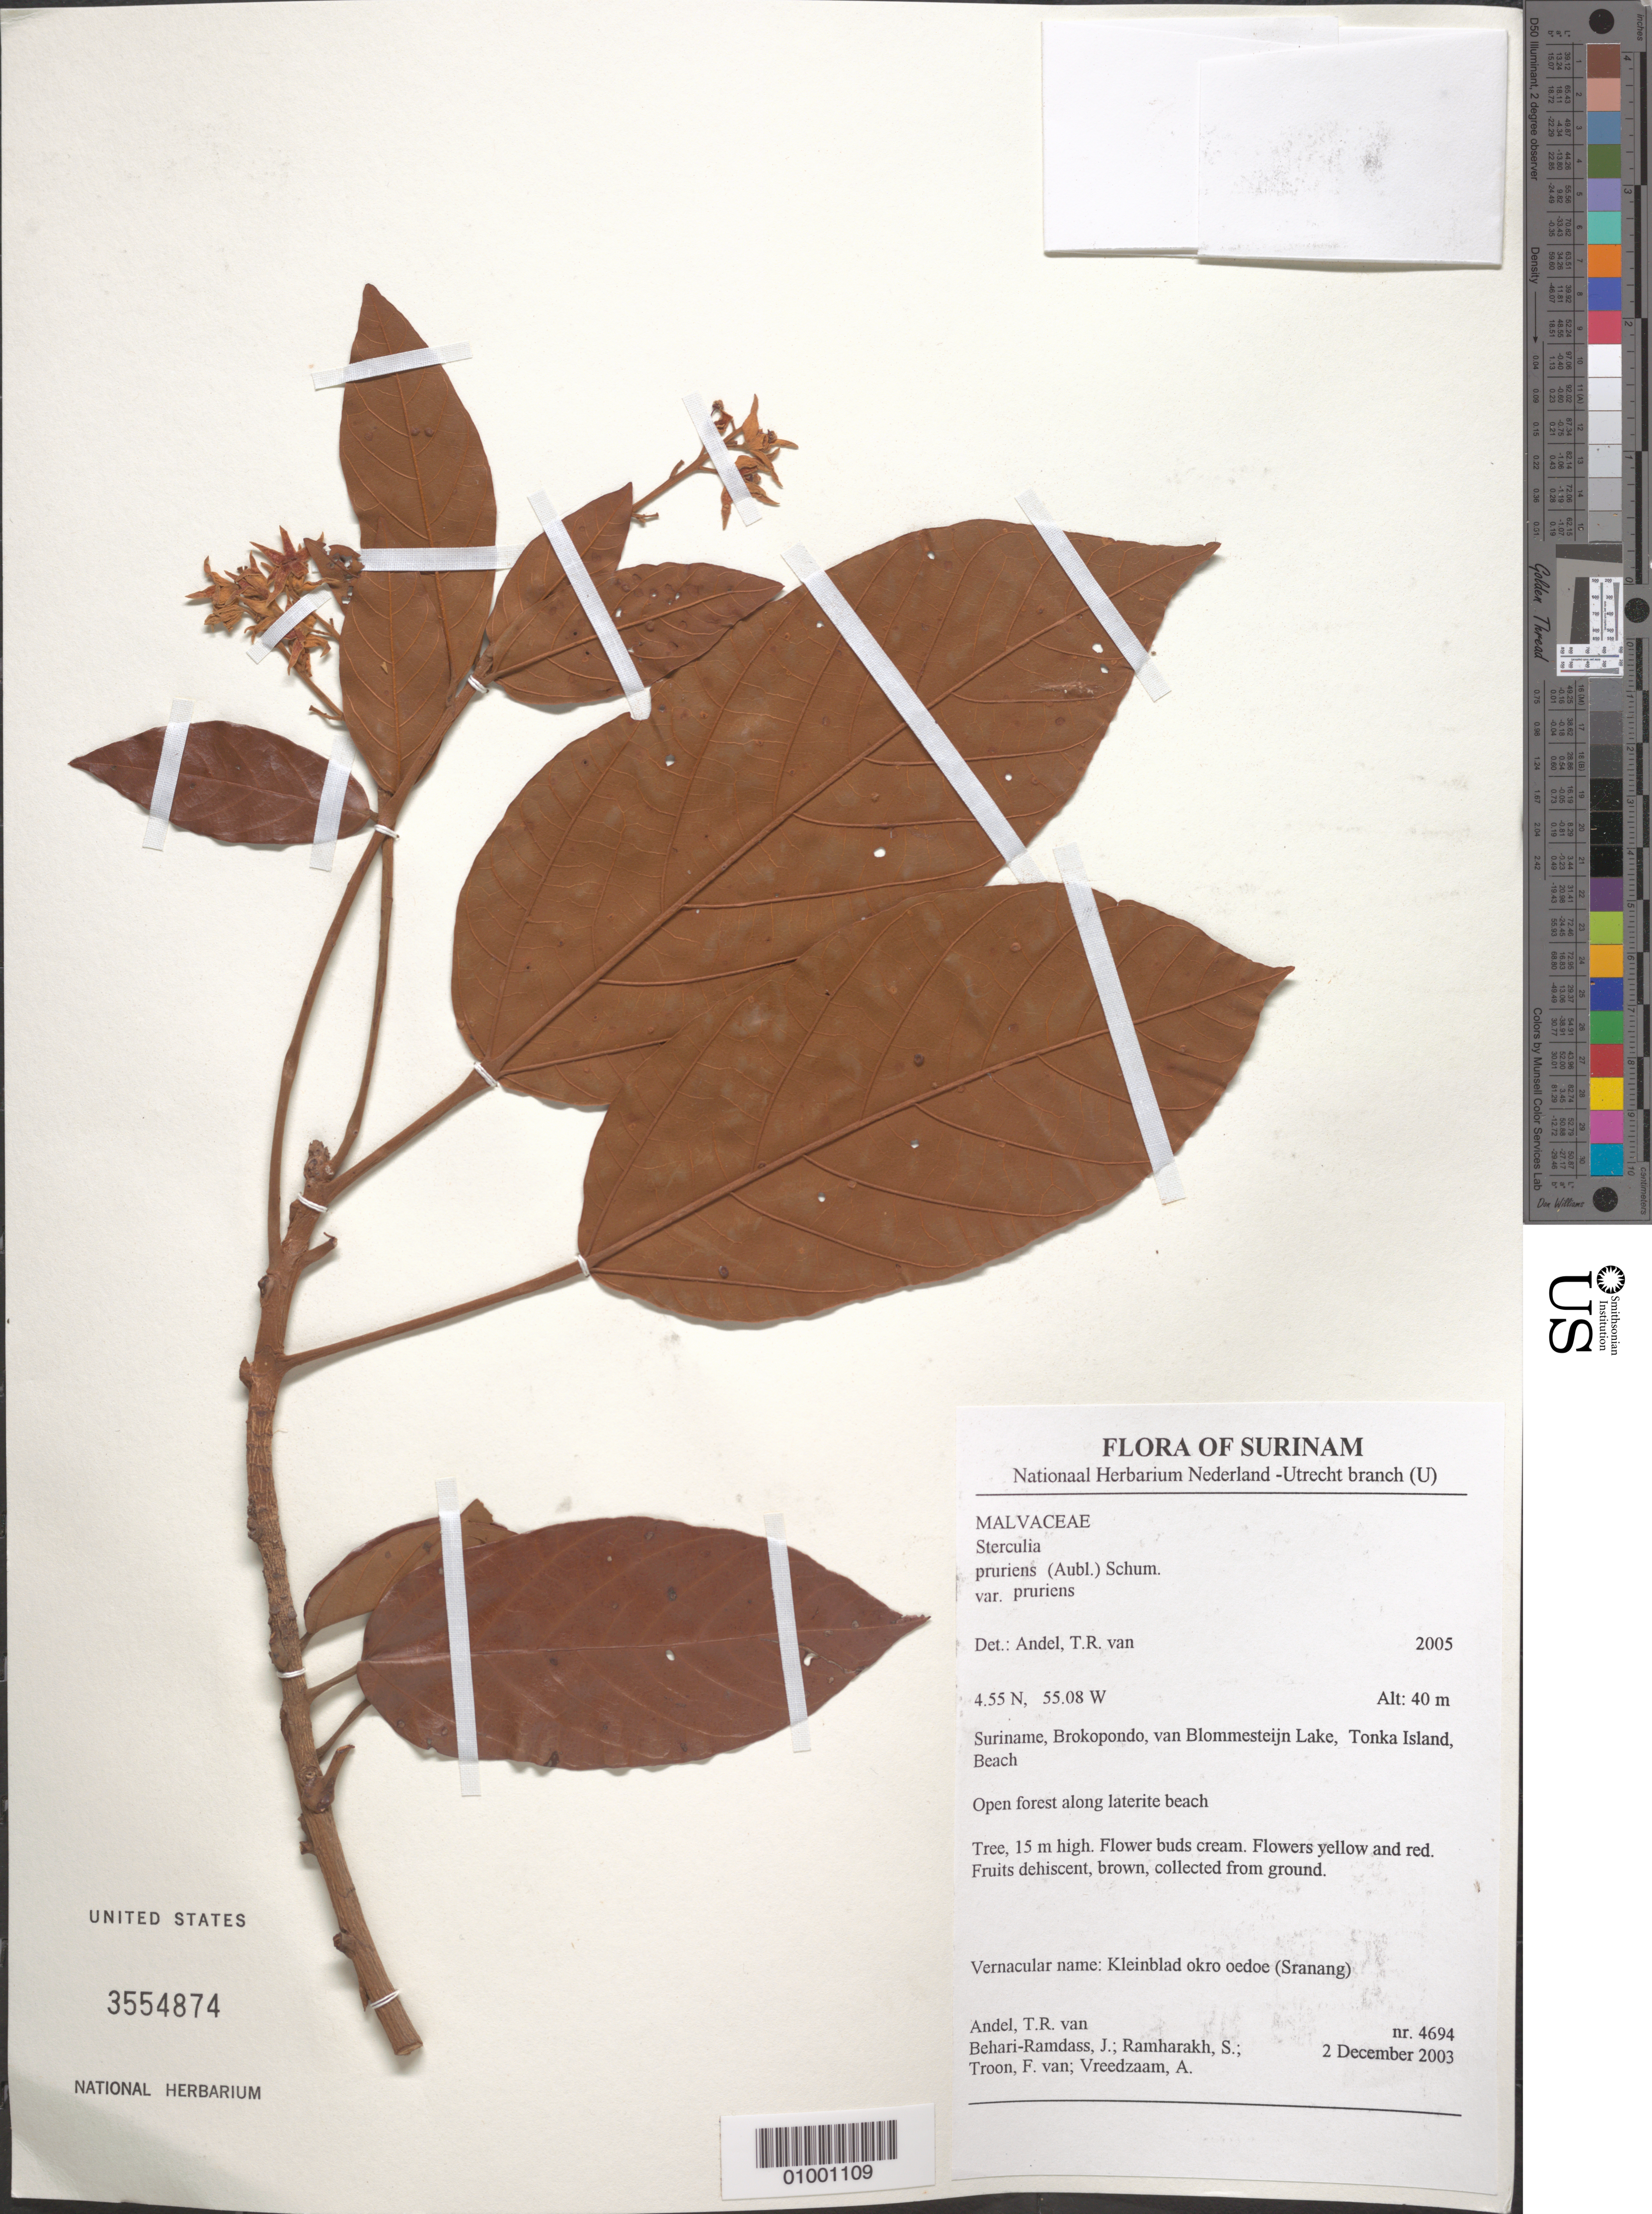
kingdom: Plantae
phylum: Tracheophyta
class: Magnoliopsida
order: Malvales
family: Malvaceae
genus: Sterculia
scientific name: Sterculia pruriens var. pruriens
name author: (Aubl.) K. Schum.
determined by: Andel, Tinde R. van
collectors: T. R. van Andel, J. Behari-Ramdas, S. Ramharakh, F. Van Troon & A. Vreedzaam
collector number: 4694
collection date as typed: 2-Dec-03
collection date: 2003-12-02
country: Suriname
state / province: Brokopondo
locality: van Blommesteijn Lake, Tonka Island, Beach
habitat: Open forest along laterite beach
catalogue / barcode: US 3554874